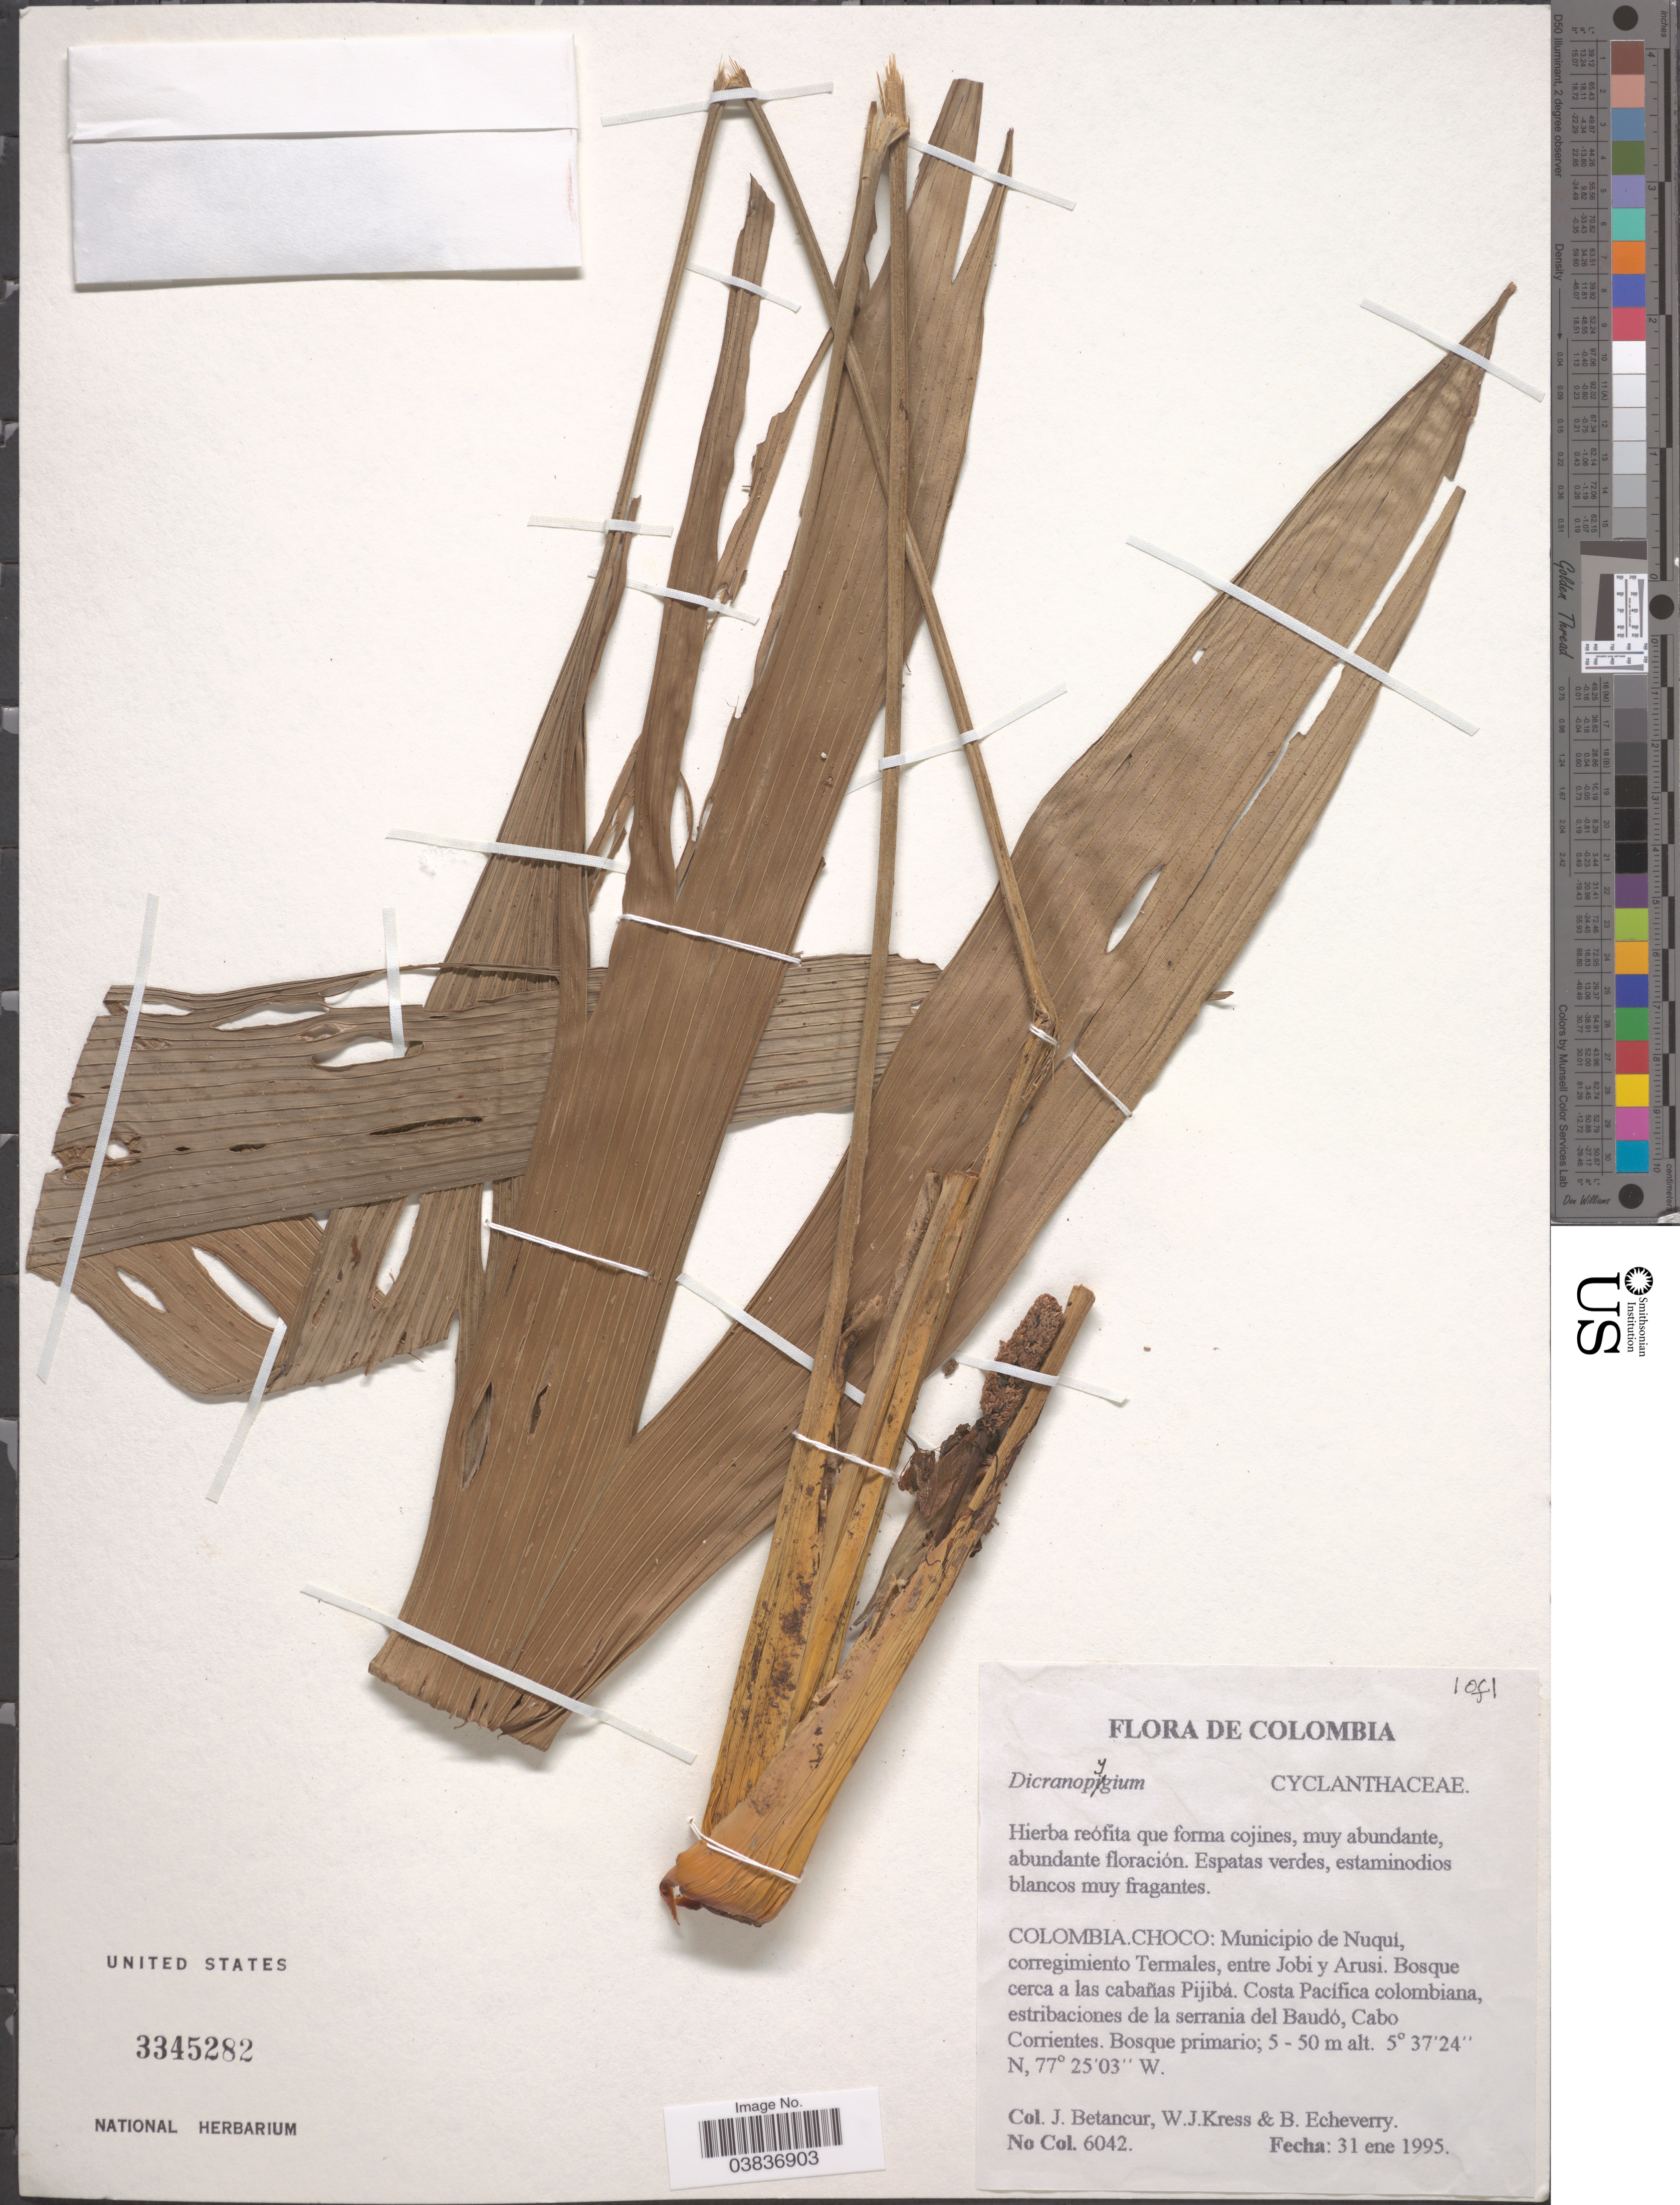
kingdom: Plantae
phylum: Tracheophyta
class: Liliopsida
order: Pandanales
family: Cyclanthaceae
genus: Dicranopygium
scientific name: Dicranopygium sp.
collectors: J. Betancur, W. J. Kress & B. Echeverry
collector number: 6042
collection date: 1995-01-31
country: Colombia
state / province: Chocó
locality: Municipio de Nuqui, corregimiento Termales, entre Jobi y Arusi. Bosque cerca a las cabañas Pijibá. Costa Pacifica columbiana estribaciones de la serrania del Baudó, Cabo Corrientes.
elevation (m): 5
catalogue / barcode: US 3345282